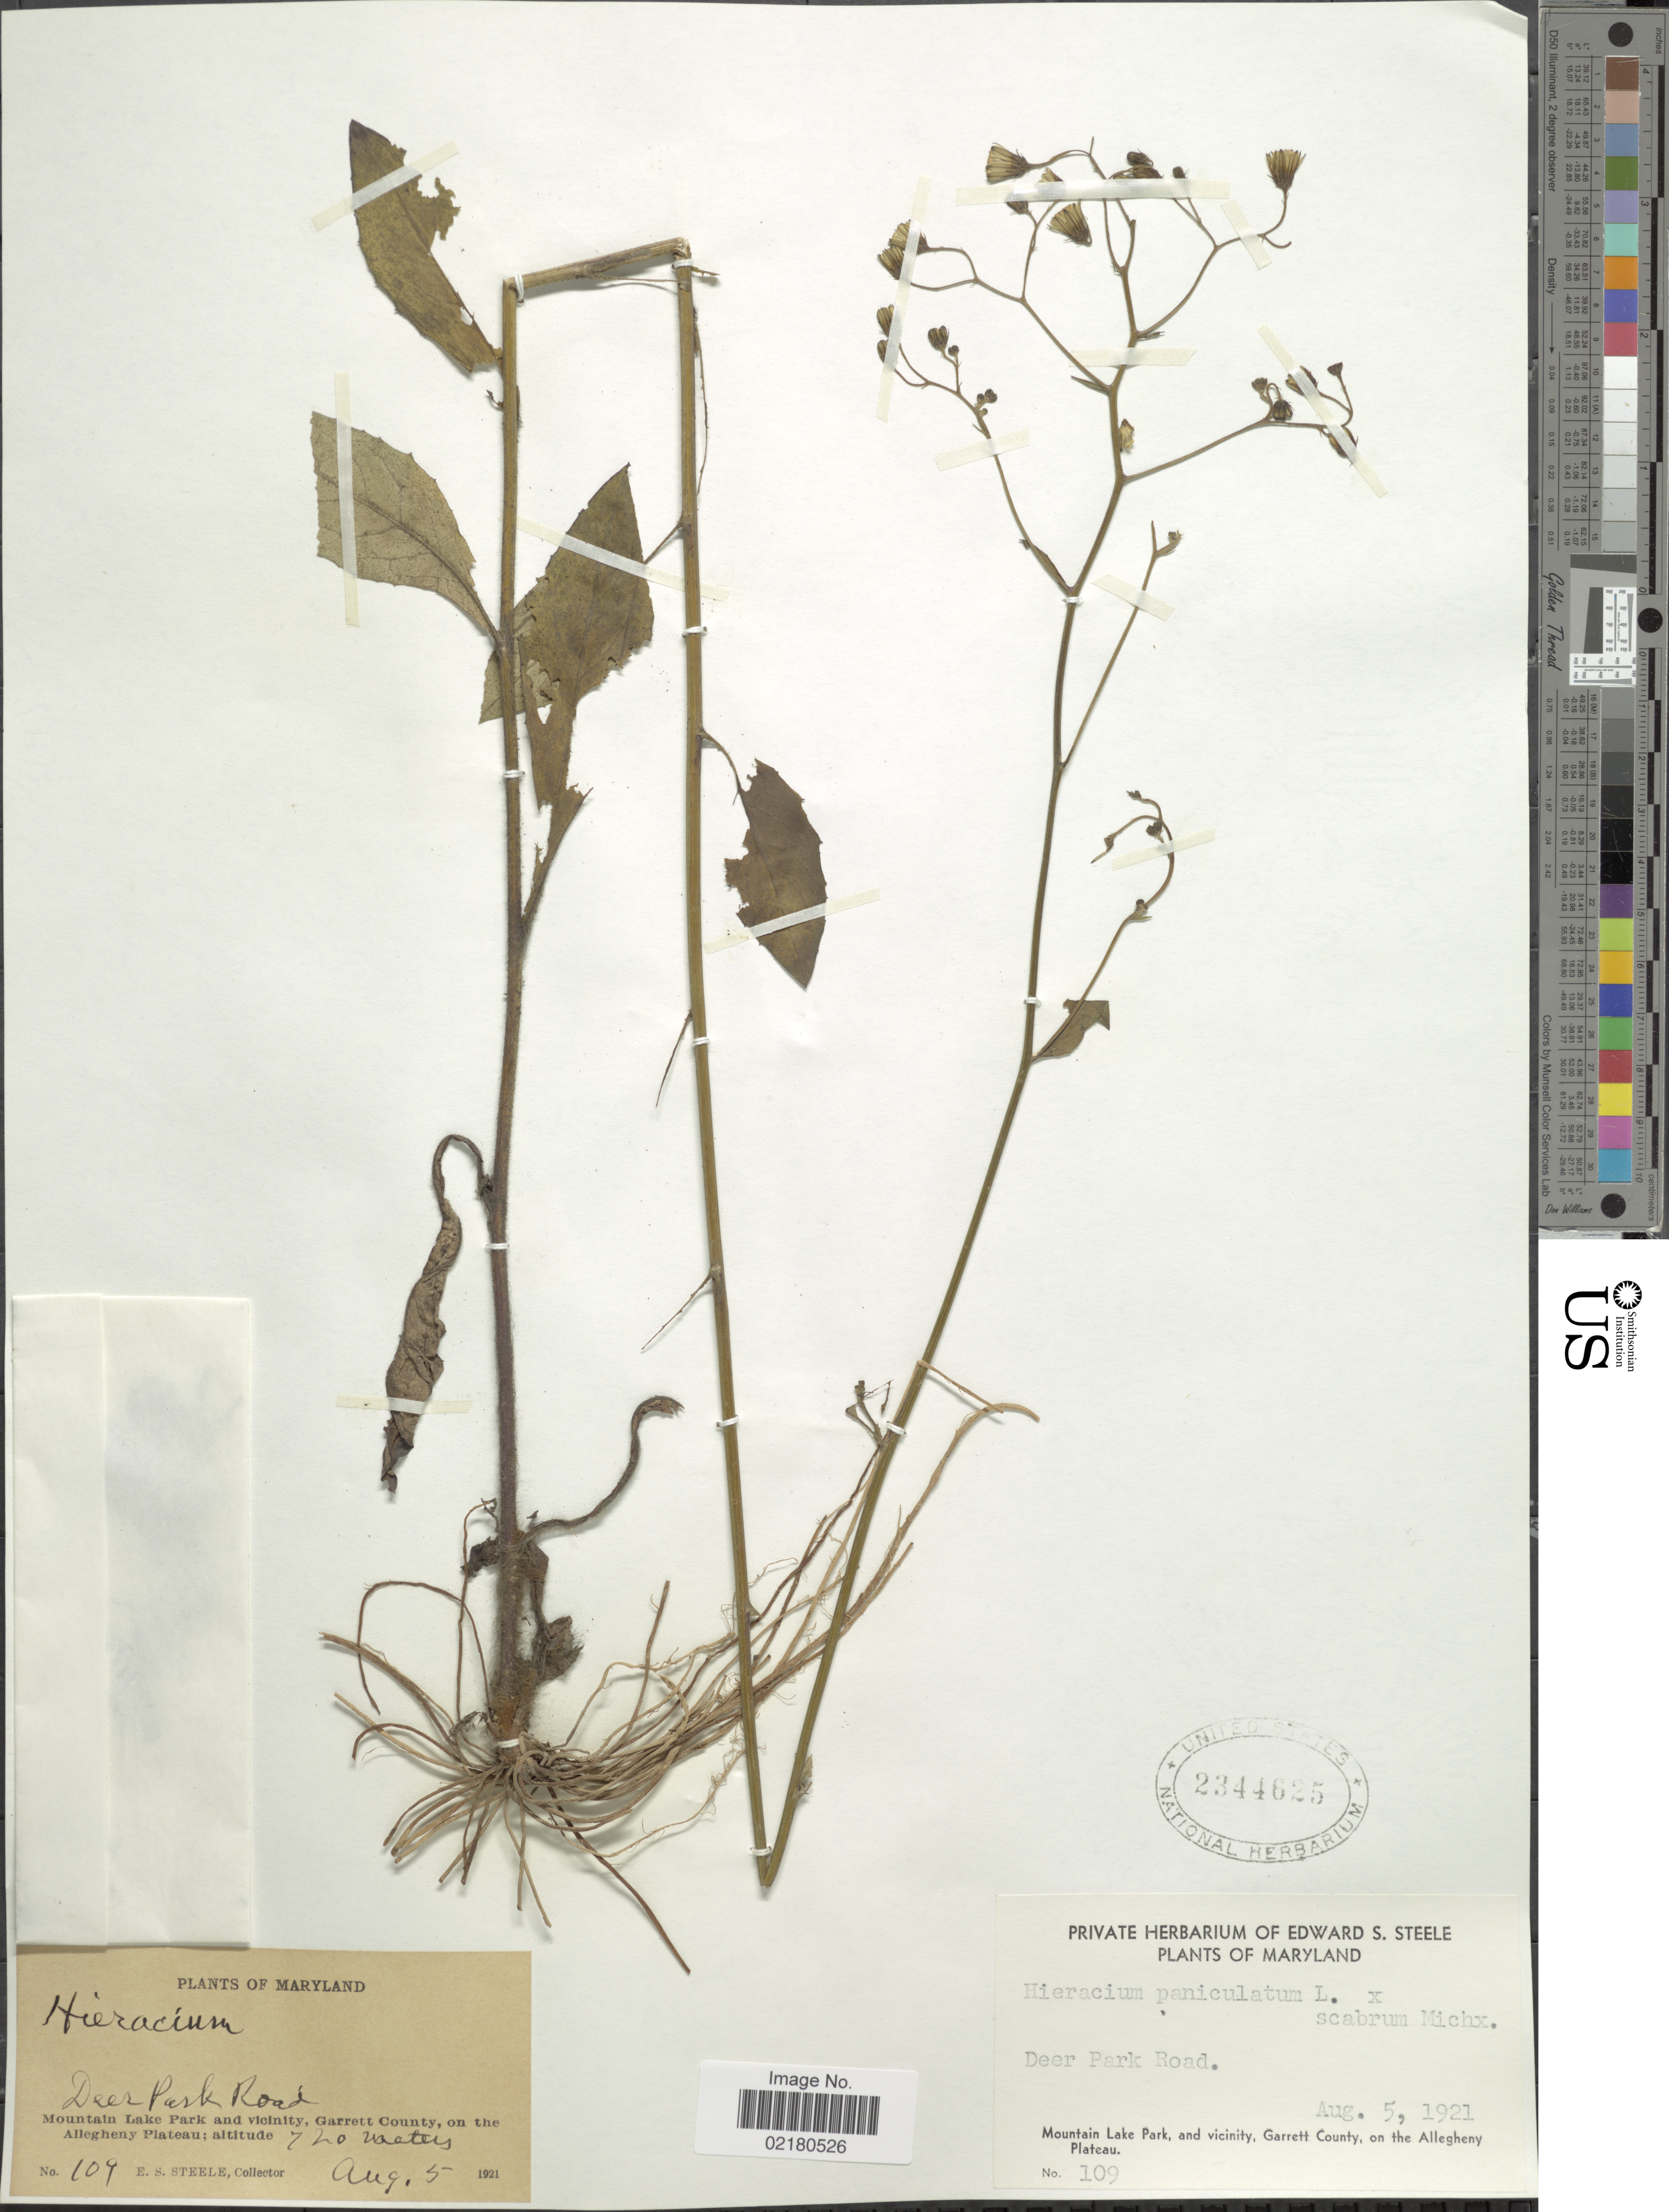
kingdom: Plantae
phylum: Tracheophyta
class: Magnoliopsida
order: Asterales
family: Asteraceae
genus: Hieracium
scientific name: Hieracium paniculatum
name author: L.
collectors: E. Steele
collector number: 109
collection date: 1921-08-05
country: United States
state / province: Maryland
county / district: Garrett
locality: Mountain Lake Park, and Vicinity, Garrett County, on the Allegheny Plateau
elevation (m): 720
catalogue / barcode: US 2344625